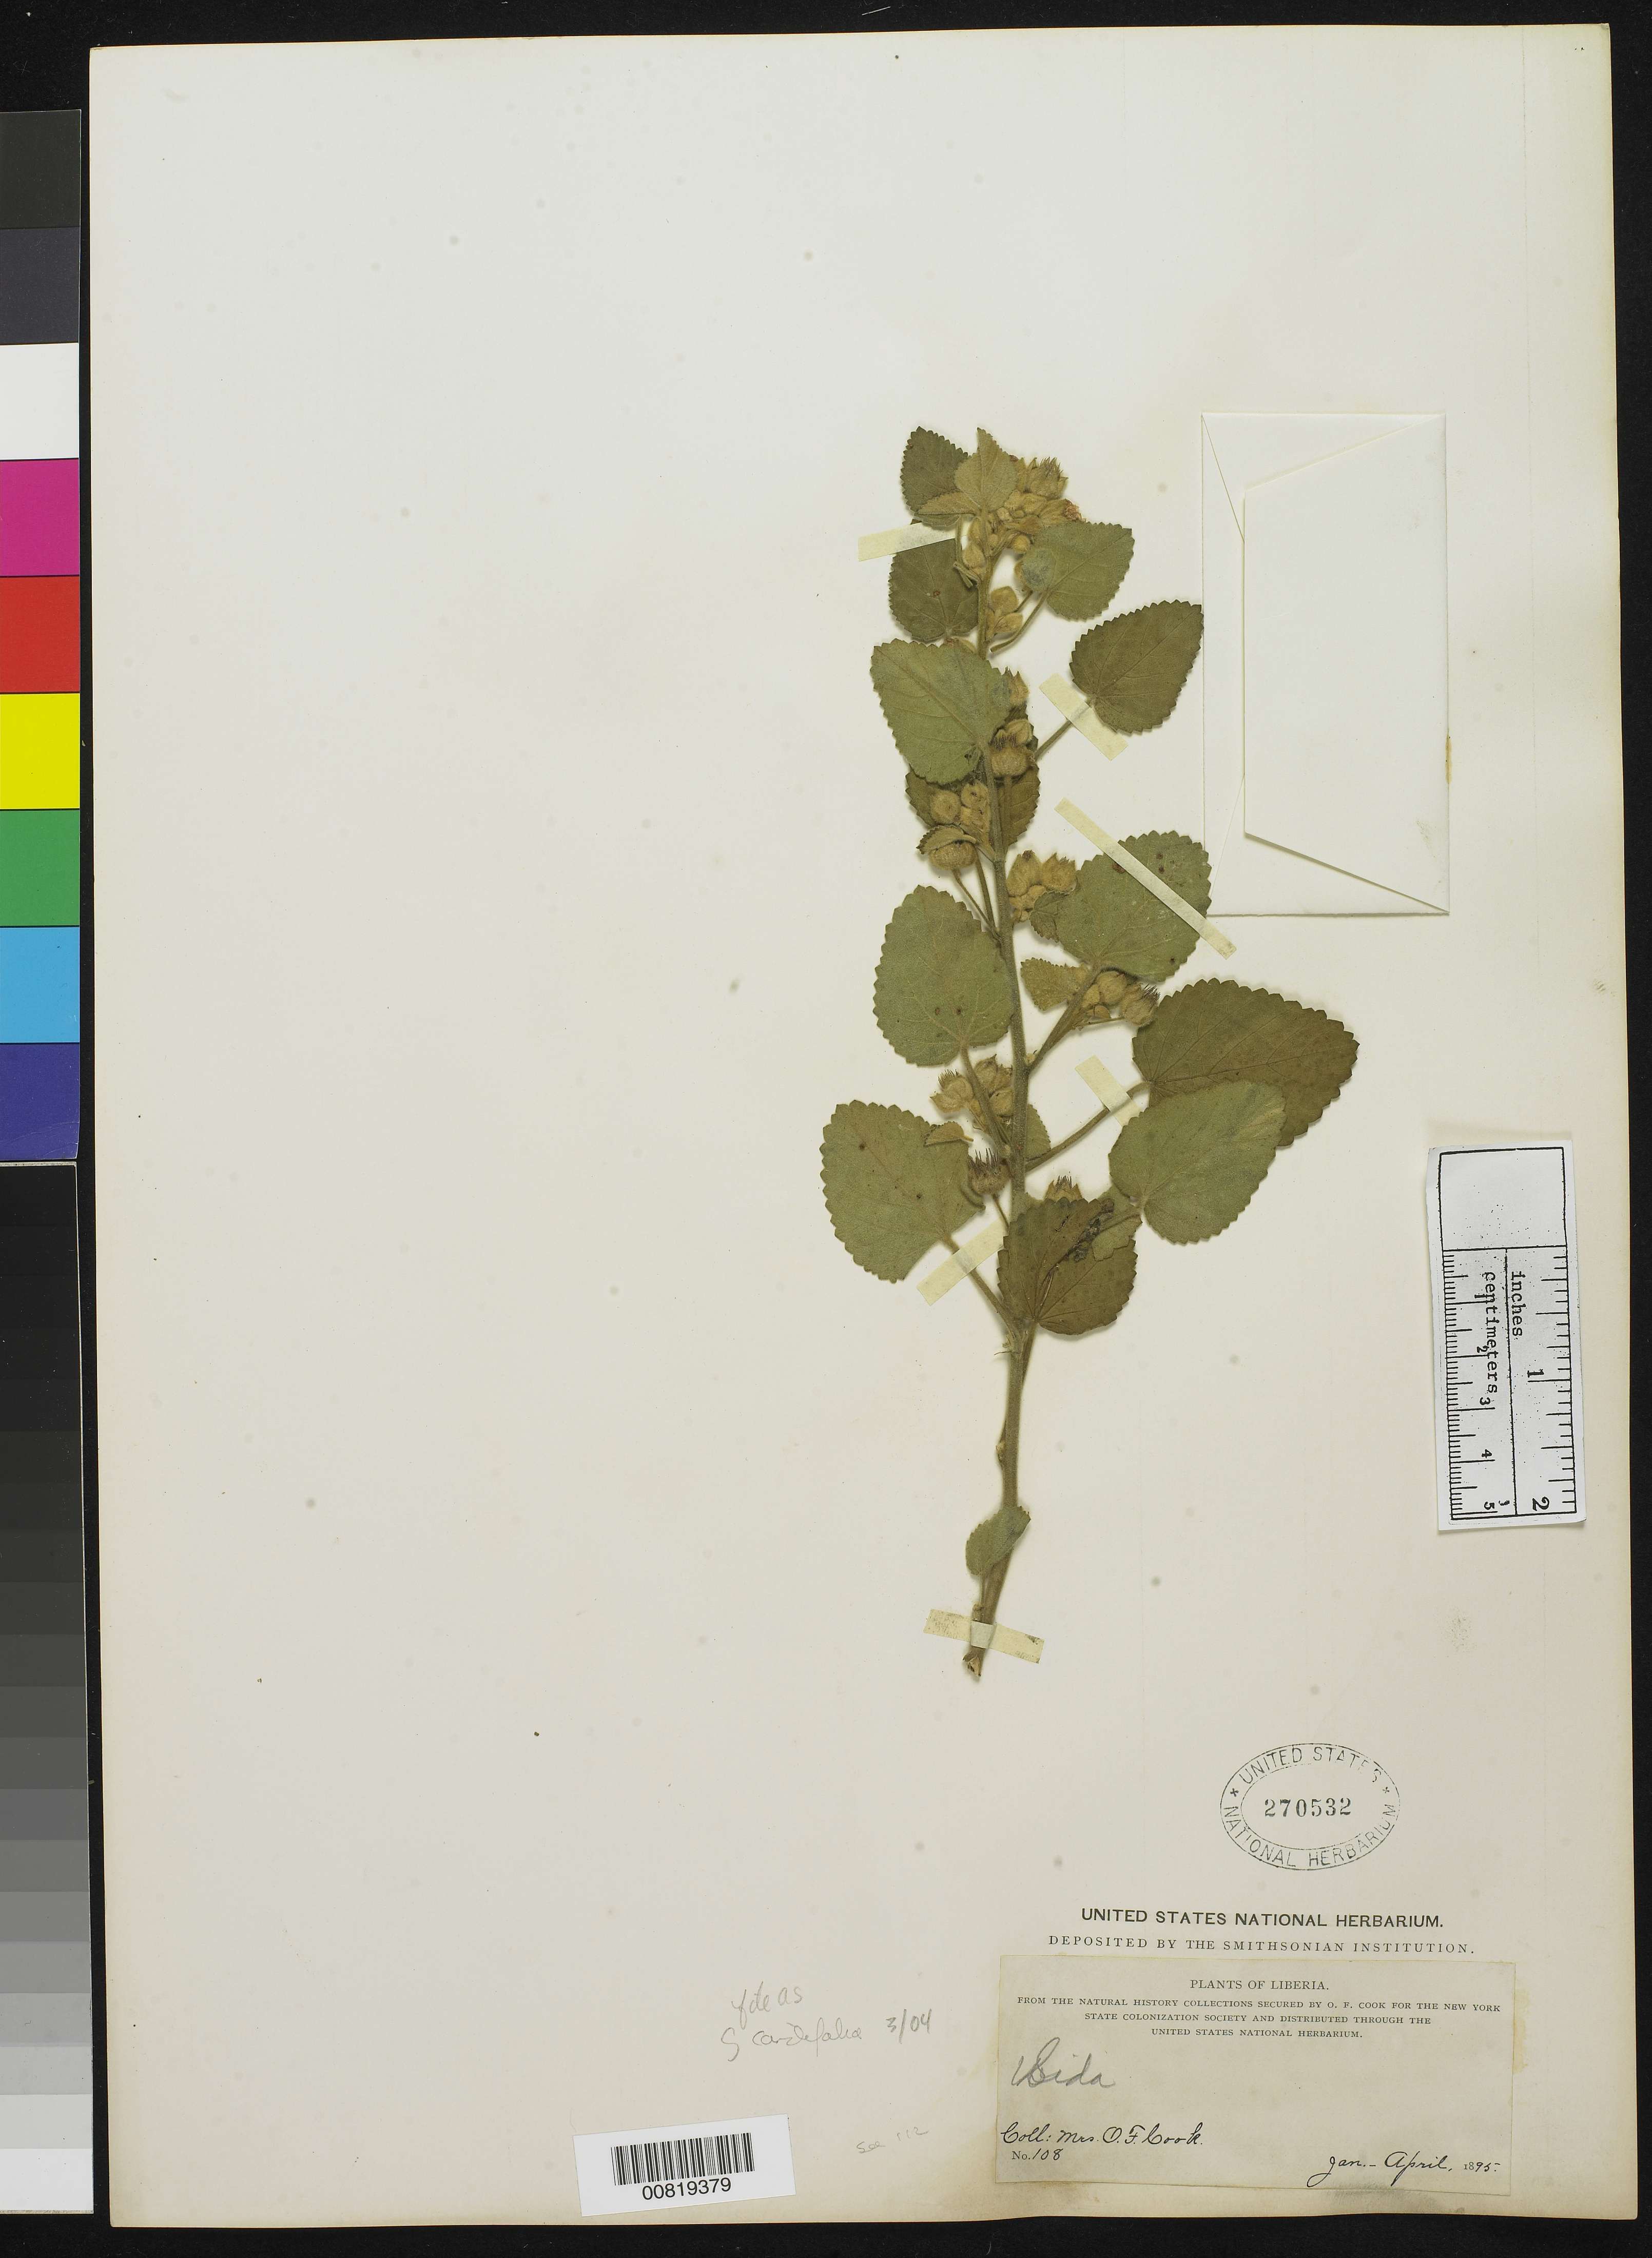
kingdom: Plantae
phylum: Tracheophyta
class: Magnoliopsida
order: Malvales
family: Malvaceae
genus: Sida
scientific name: Sida cordifolia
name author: L.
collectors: Alice C. Cook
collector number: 108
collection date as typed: Jan 1895 to -- Apr 1895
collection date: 1895-01/1895-04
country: Liberia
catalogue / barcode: US 270532